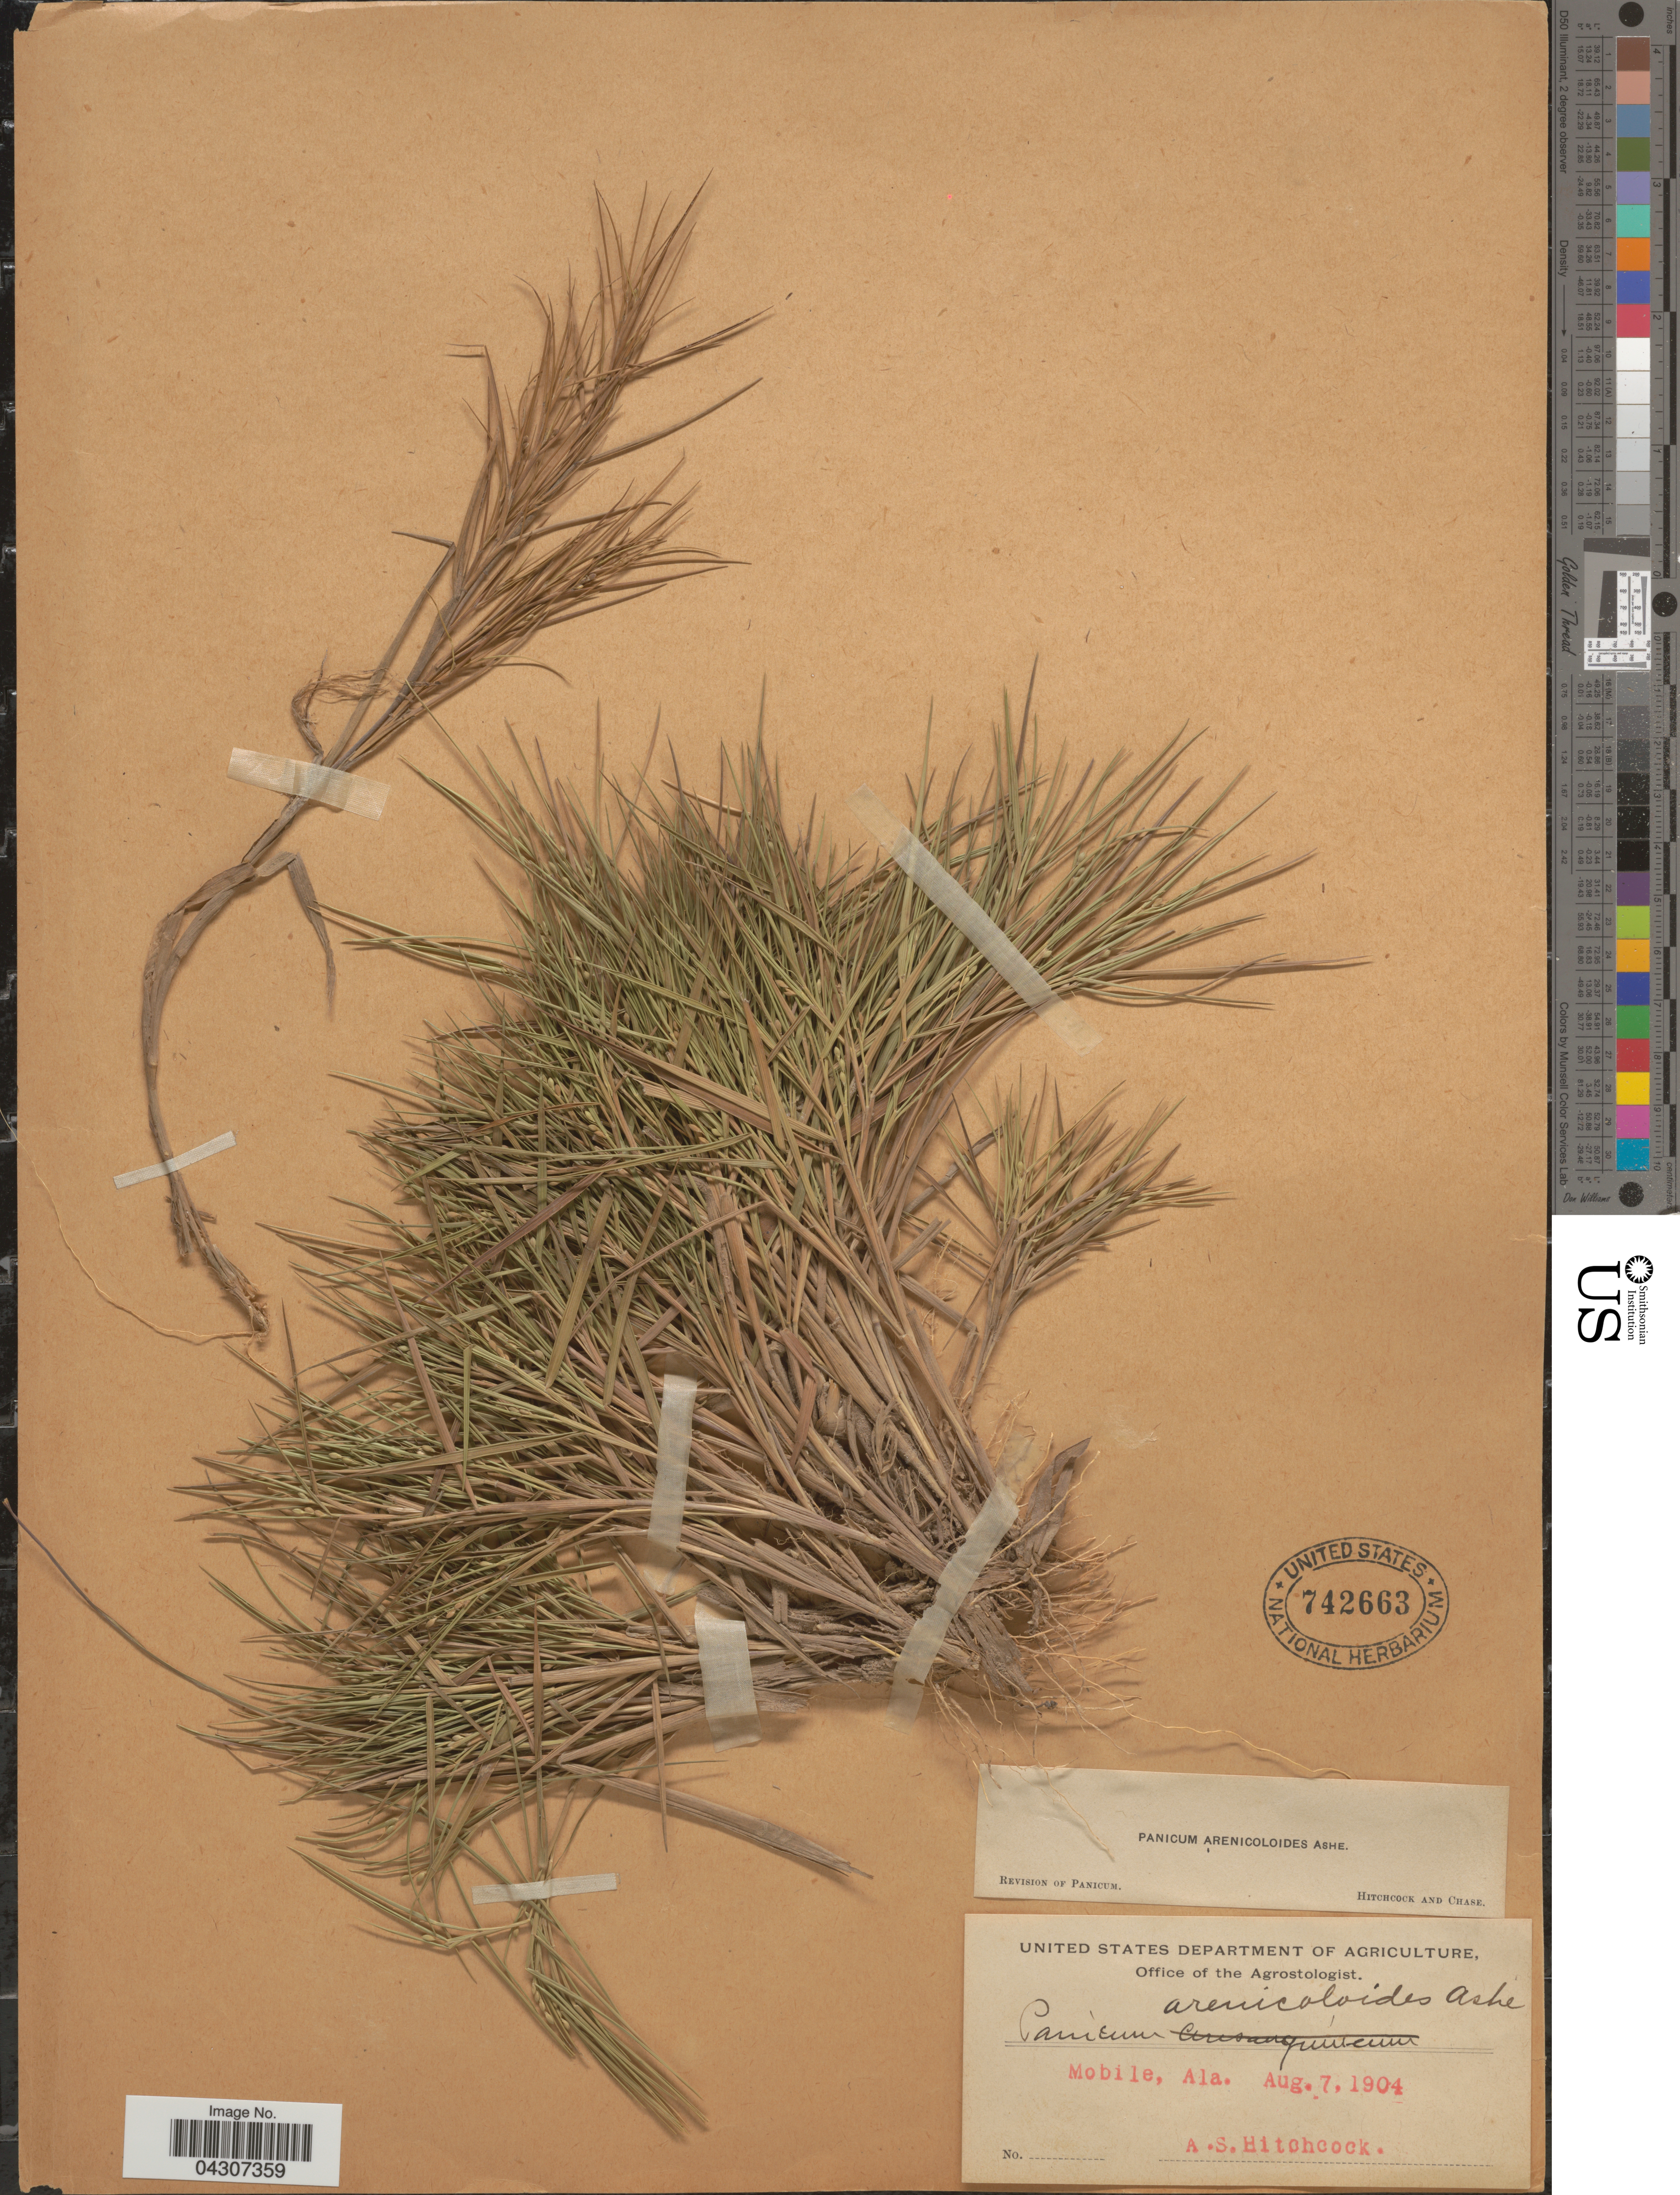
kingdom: Plantae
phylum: Tracheophyta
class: Liliopsida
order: Poales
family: Poaceae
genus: Dichanthelium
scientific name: Dichanthelium aciculare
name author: (Desv. ex Poir.) Gould & C.A. Clark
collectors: A. S. Hitchcock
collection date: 1904-08-07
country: United States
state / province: Alabama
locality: Mobile.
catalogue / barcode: US 742663